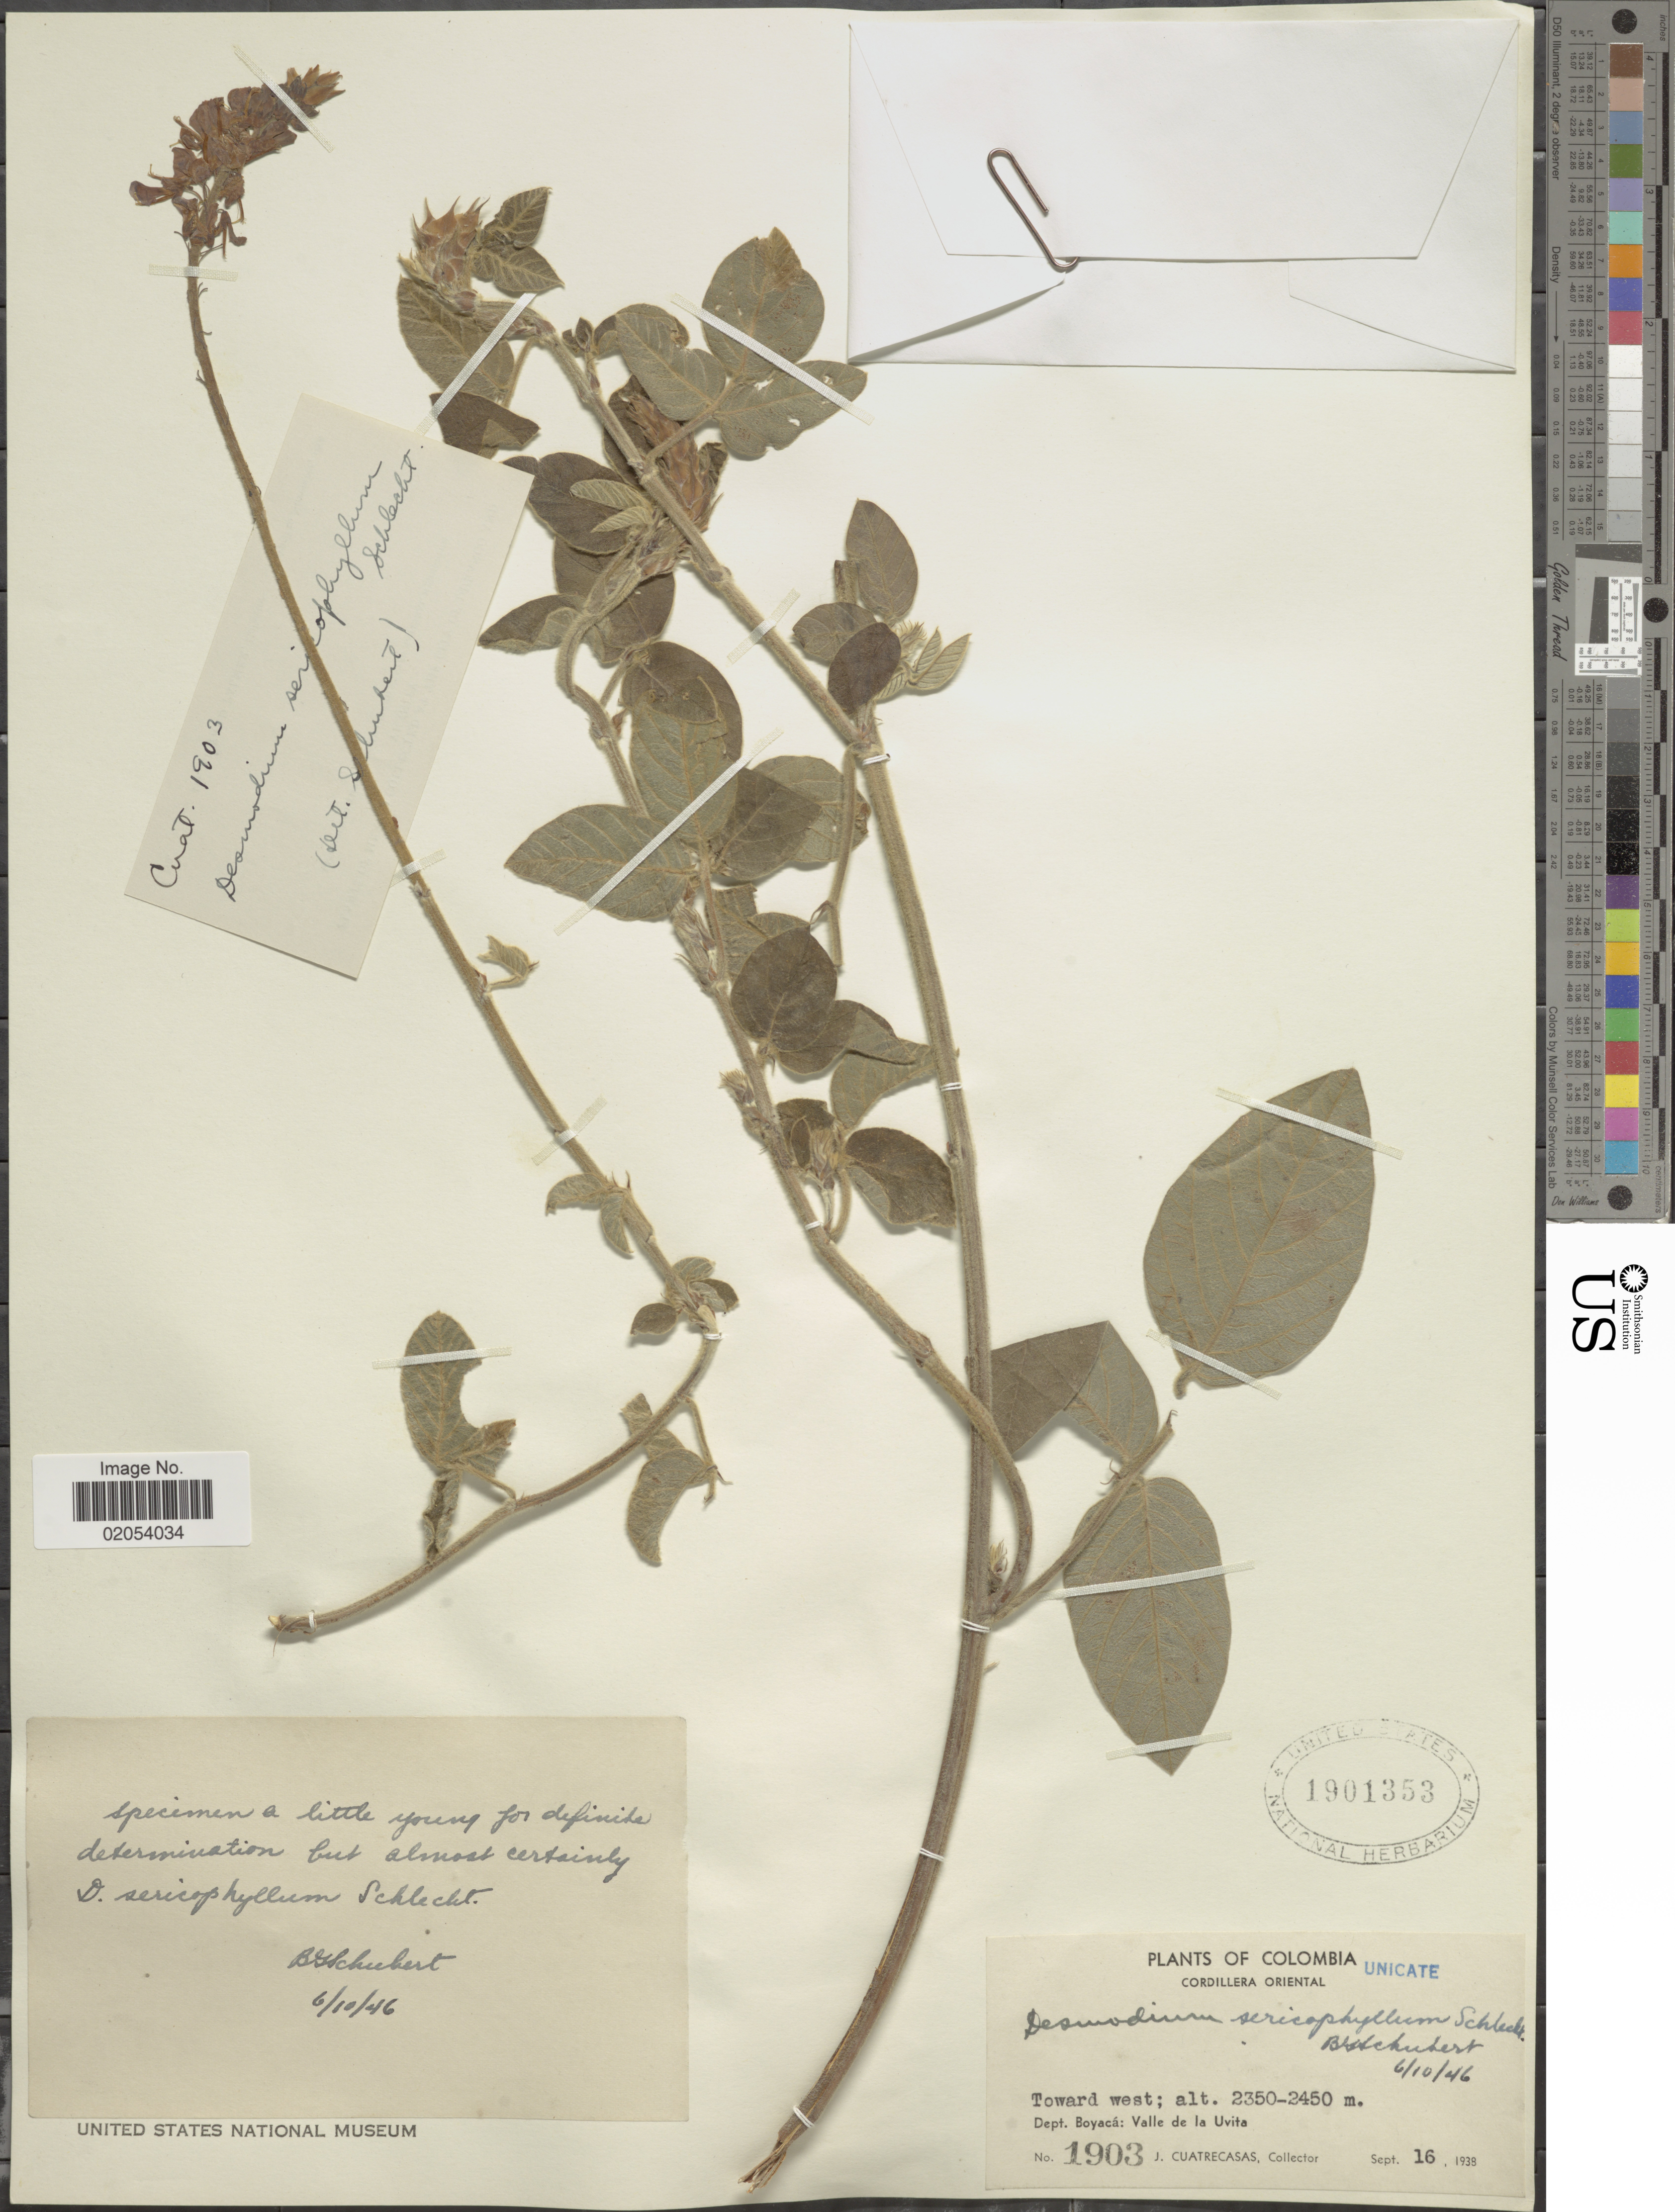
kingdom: Plantae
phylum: Tracheophyta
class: Magnoliopsida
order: Fabales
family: Fabaceae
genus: Desmodium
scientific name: Desmodium sericophyllum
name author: Schltdl.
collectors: J. Cuatrecasas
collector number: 1903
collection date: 1938-09-16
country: Colombia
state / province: Boyacá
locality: Toward west: valle de la Uvita. Cordillera Oriental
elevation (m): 2350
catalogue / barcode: US 1901353